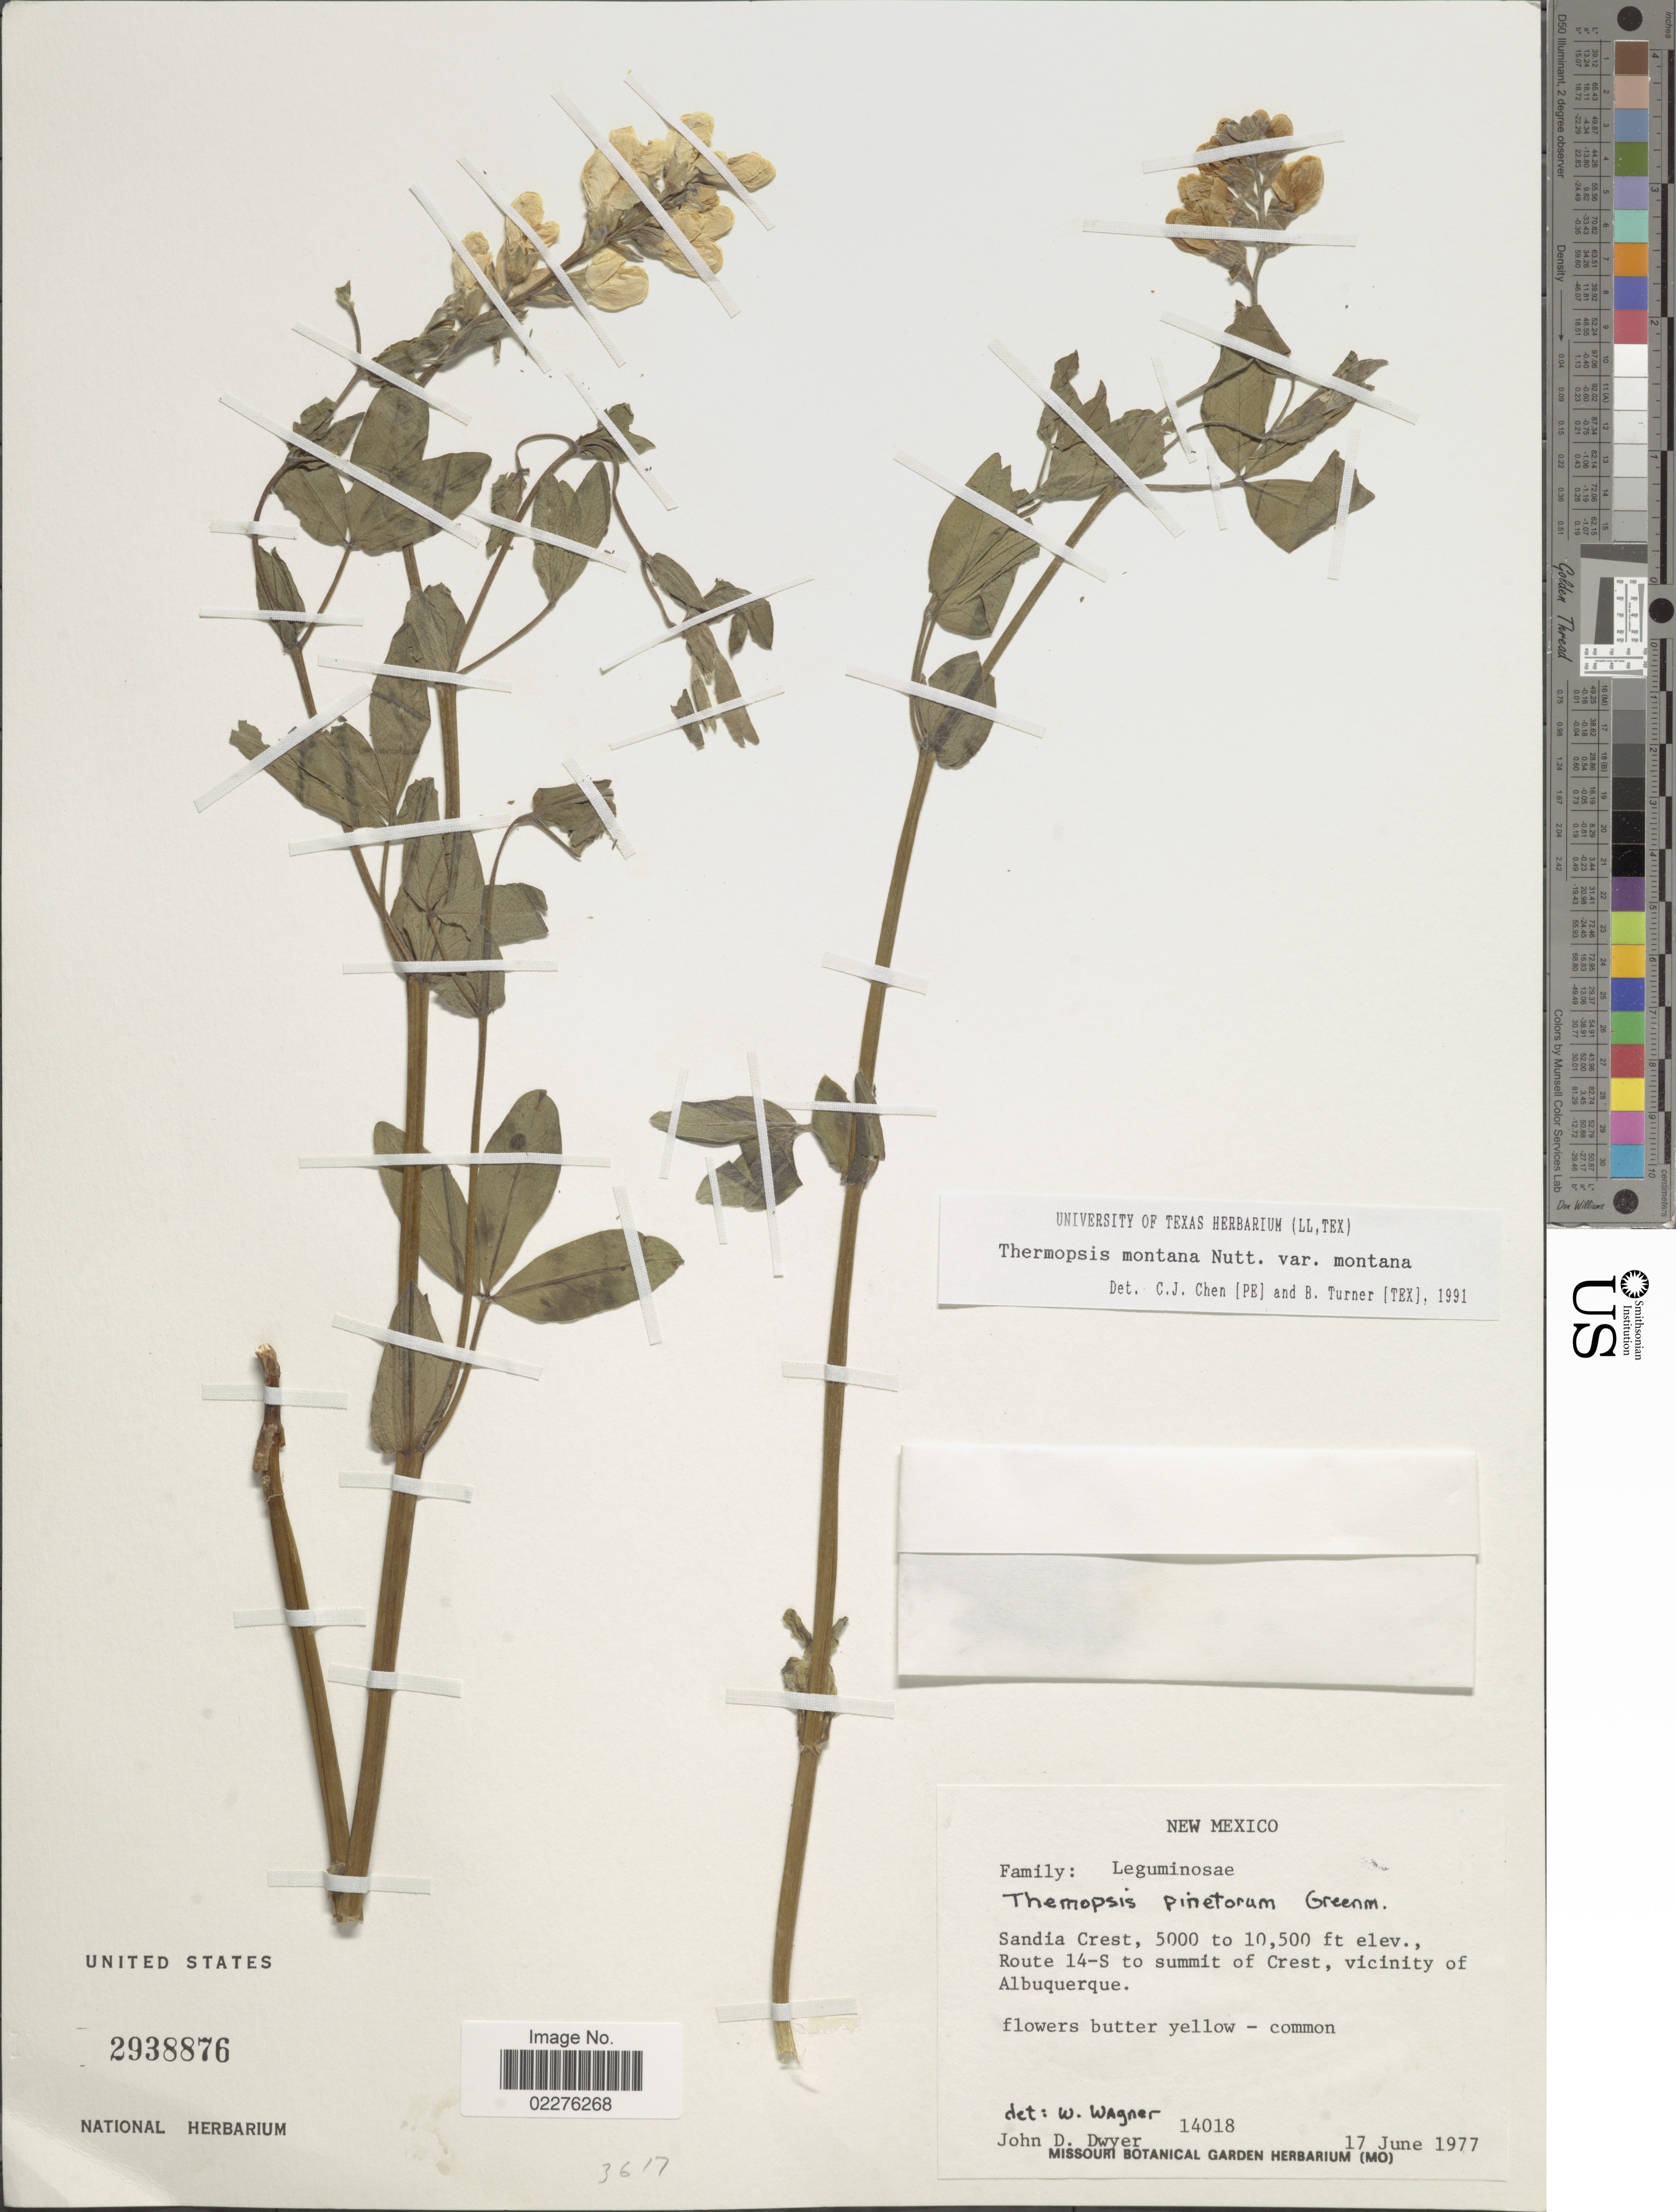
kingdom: Plantae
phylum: Tracheophyta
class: Magnoliopsida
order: Fabales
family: Fabaceae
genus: Thermopsis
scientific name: Thermopsis montana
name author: Nutt.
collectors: J. D. Dwyer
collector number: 14018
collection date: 1977-06-17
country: United States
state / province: New Mexico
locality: Sandia Crest, Route 14-S to summit of Crest, vicinity of Albuquerque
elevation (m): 1524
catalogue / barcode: US 2938876